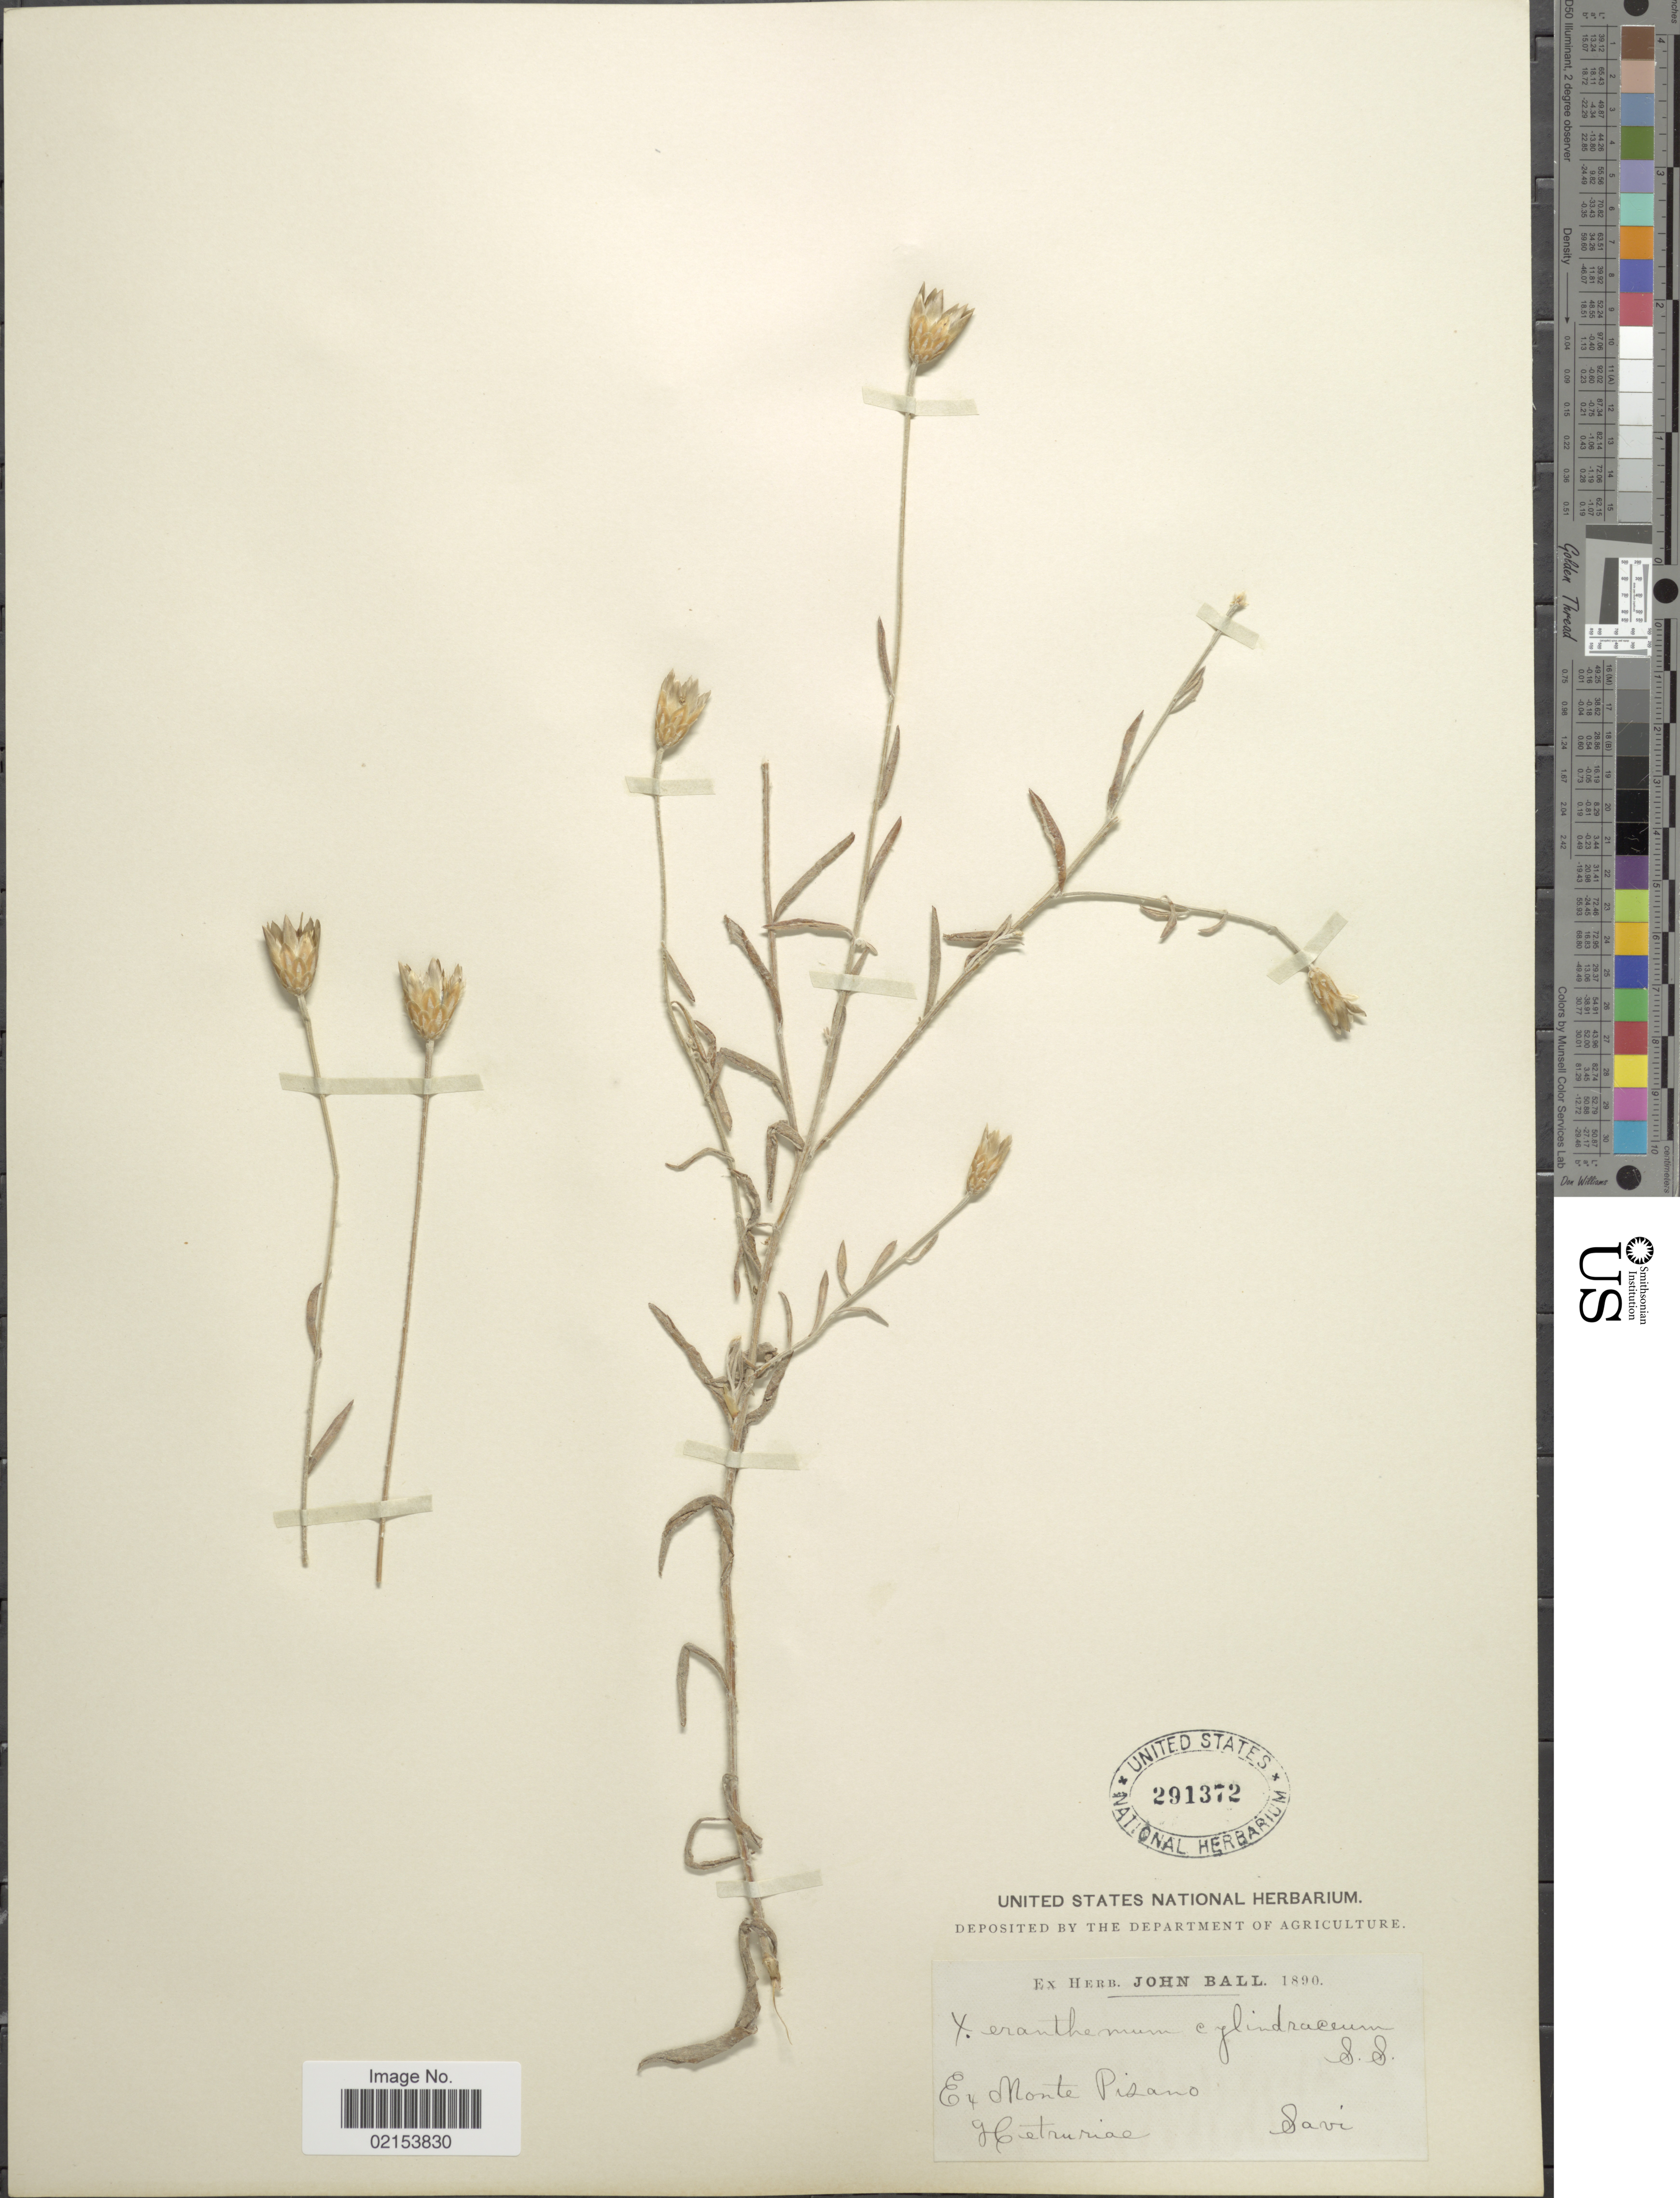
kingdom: Plantae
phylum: Tracheophyta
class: Magnoliopsida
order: Asterales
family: Asteraceae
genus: Xeranthemum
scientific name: Xeranthemum cylindraceum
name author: Sm.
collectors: G. Savi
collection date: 1890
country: Italy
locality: Ex monteb Pisano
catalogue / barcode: US 291372